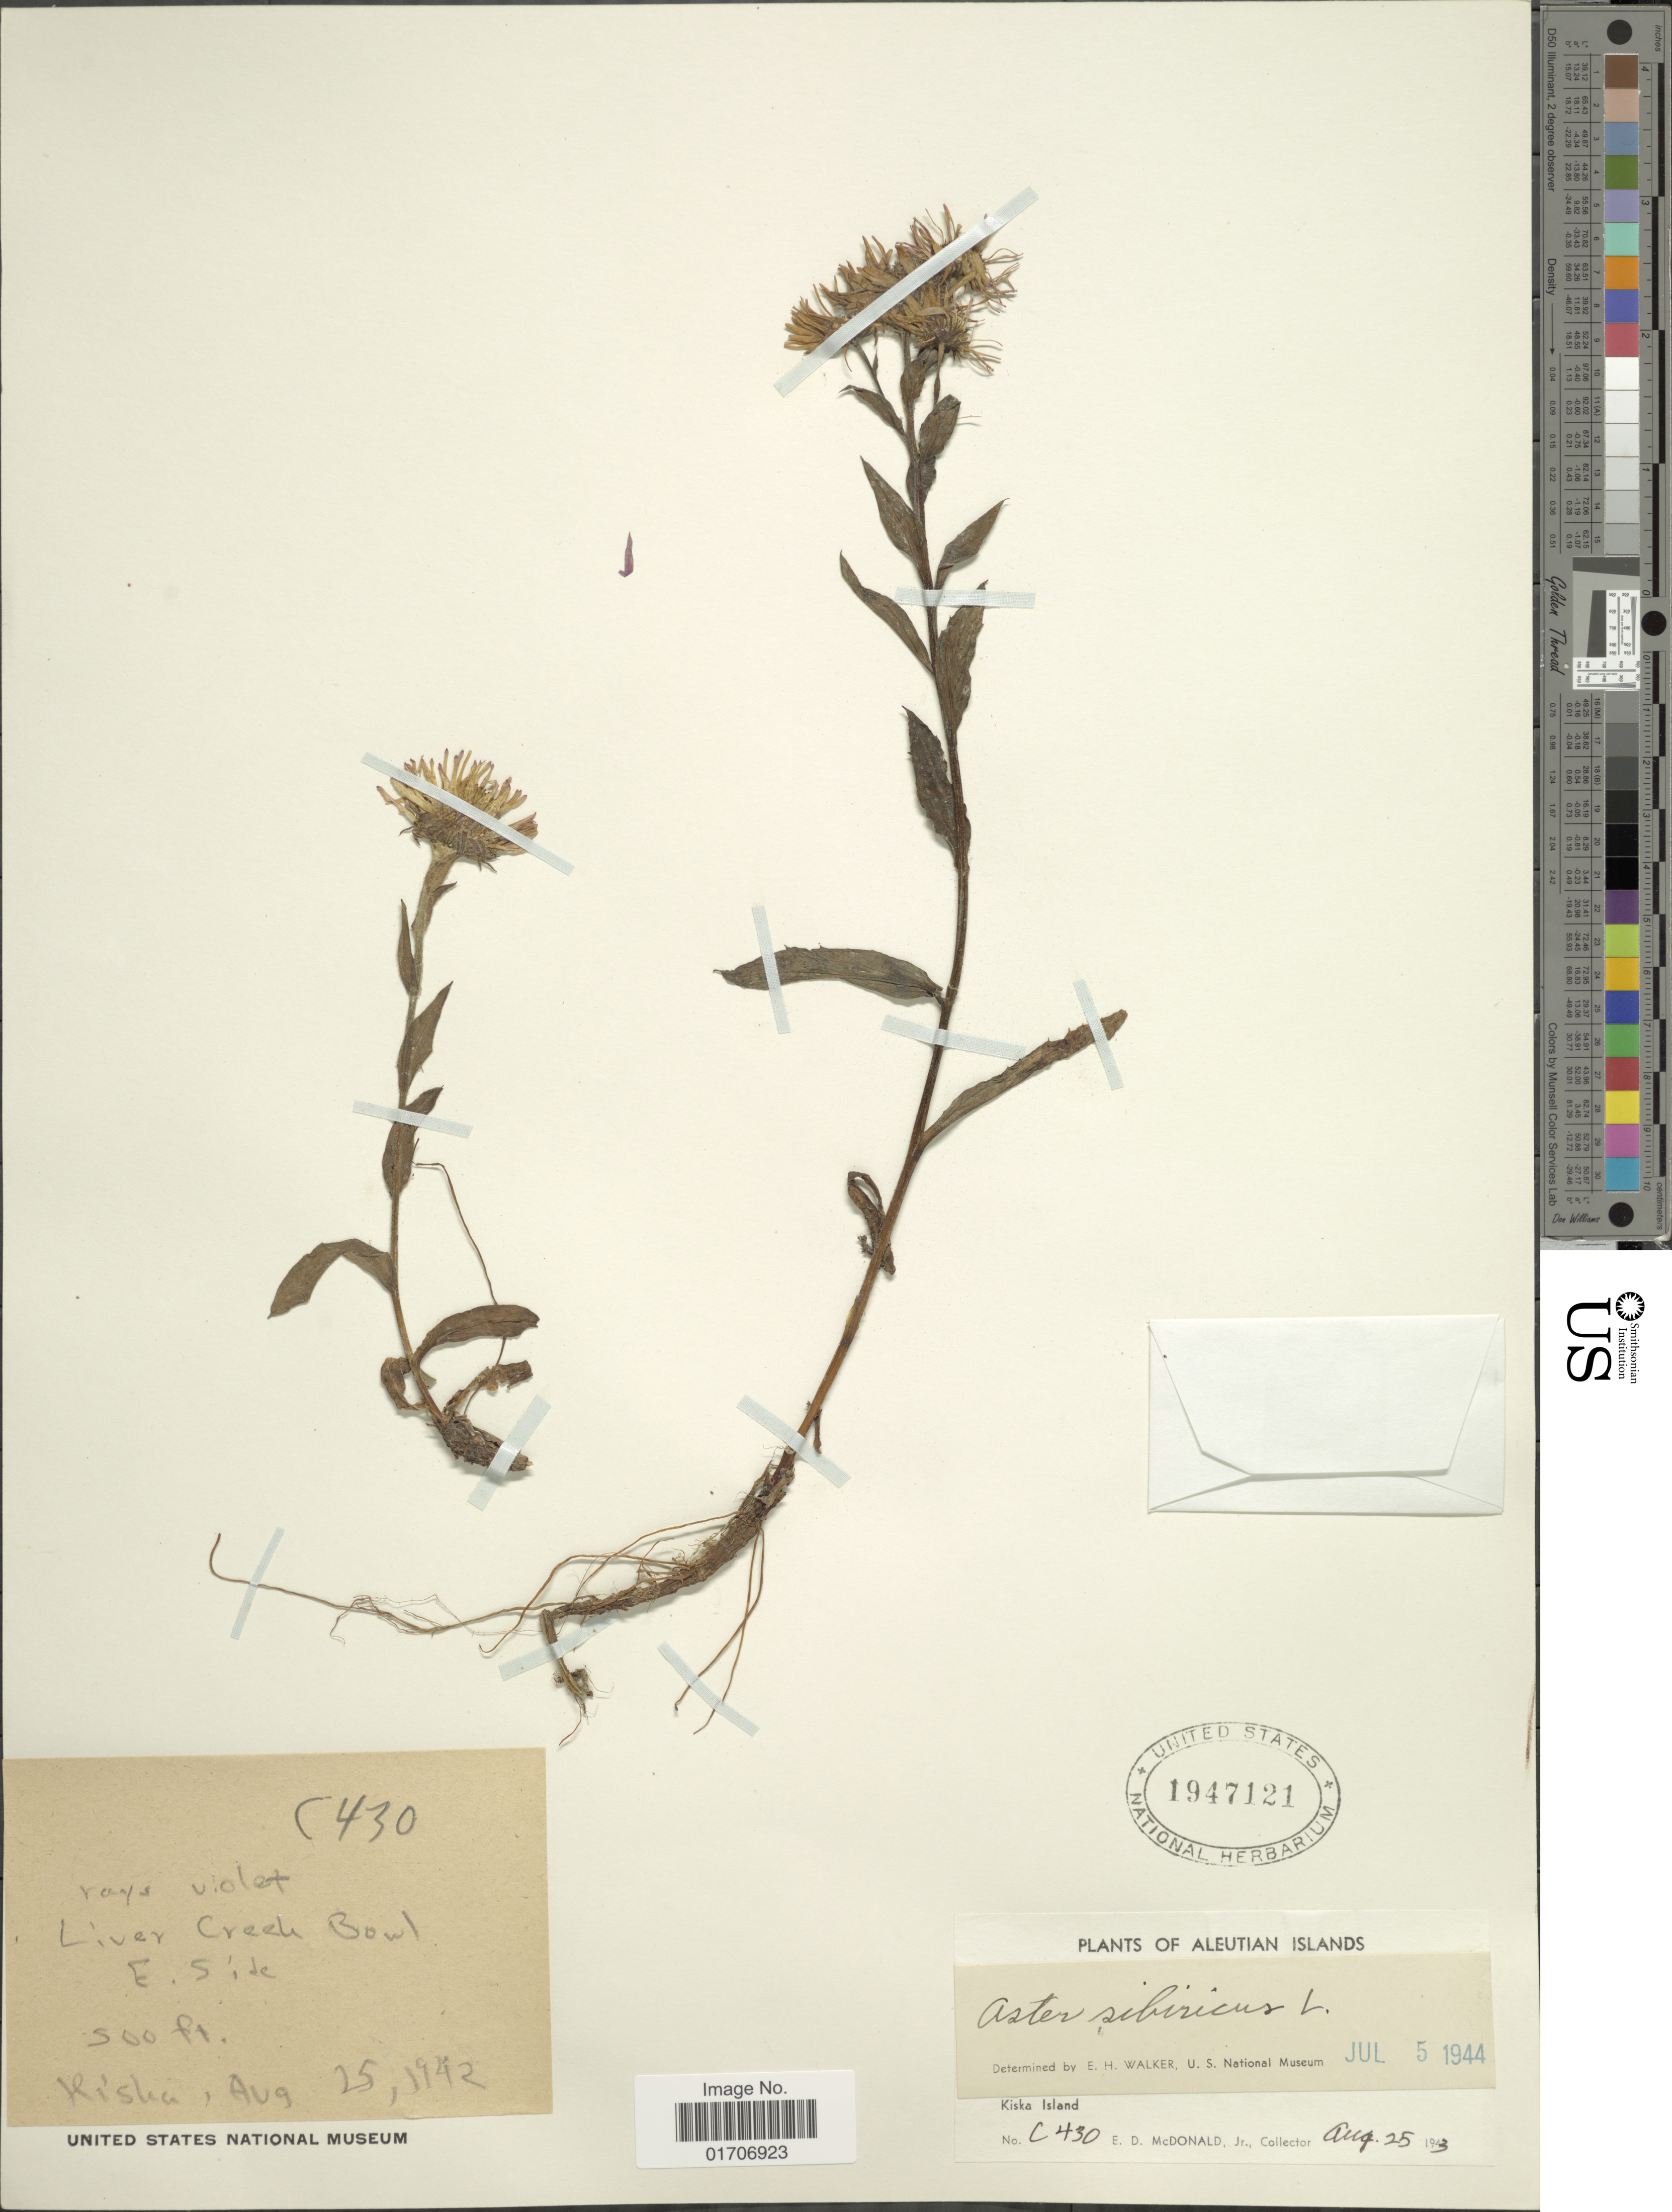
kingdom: Plantae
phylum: Tracheophyta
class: Magnoliopsida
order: Asterales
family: Asteraceae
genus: Eurybia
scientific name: Eurybia sibirica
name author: (L.) G.L. Nesom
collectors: E. D. McDonald Jr.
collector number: C430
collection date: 1942-08-25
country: United States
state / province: Alaska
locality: Aleutian Islands. Kiska Island. Liver Creek Bowl, E. side.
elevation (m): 152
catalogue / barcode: US 1947121